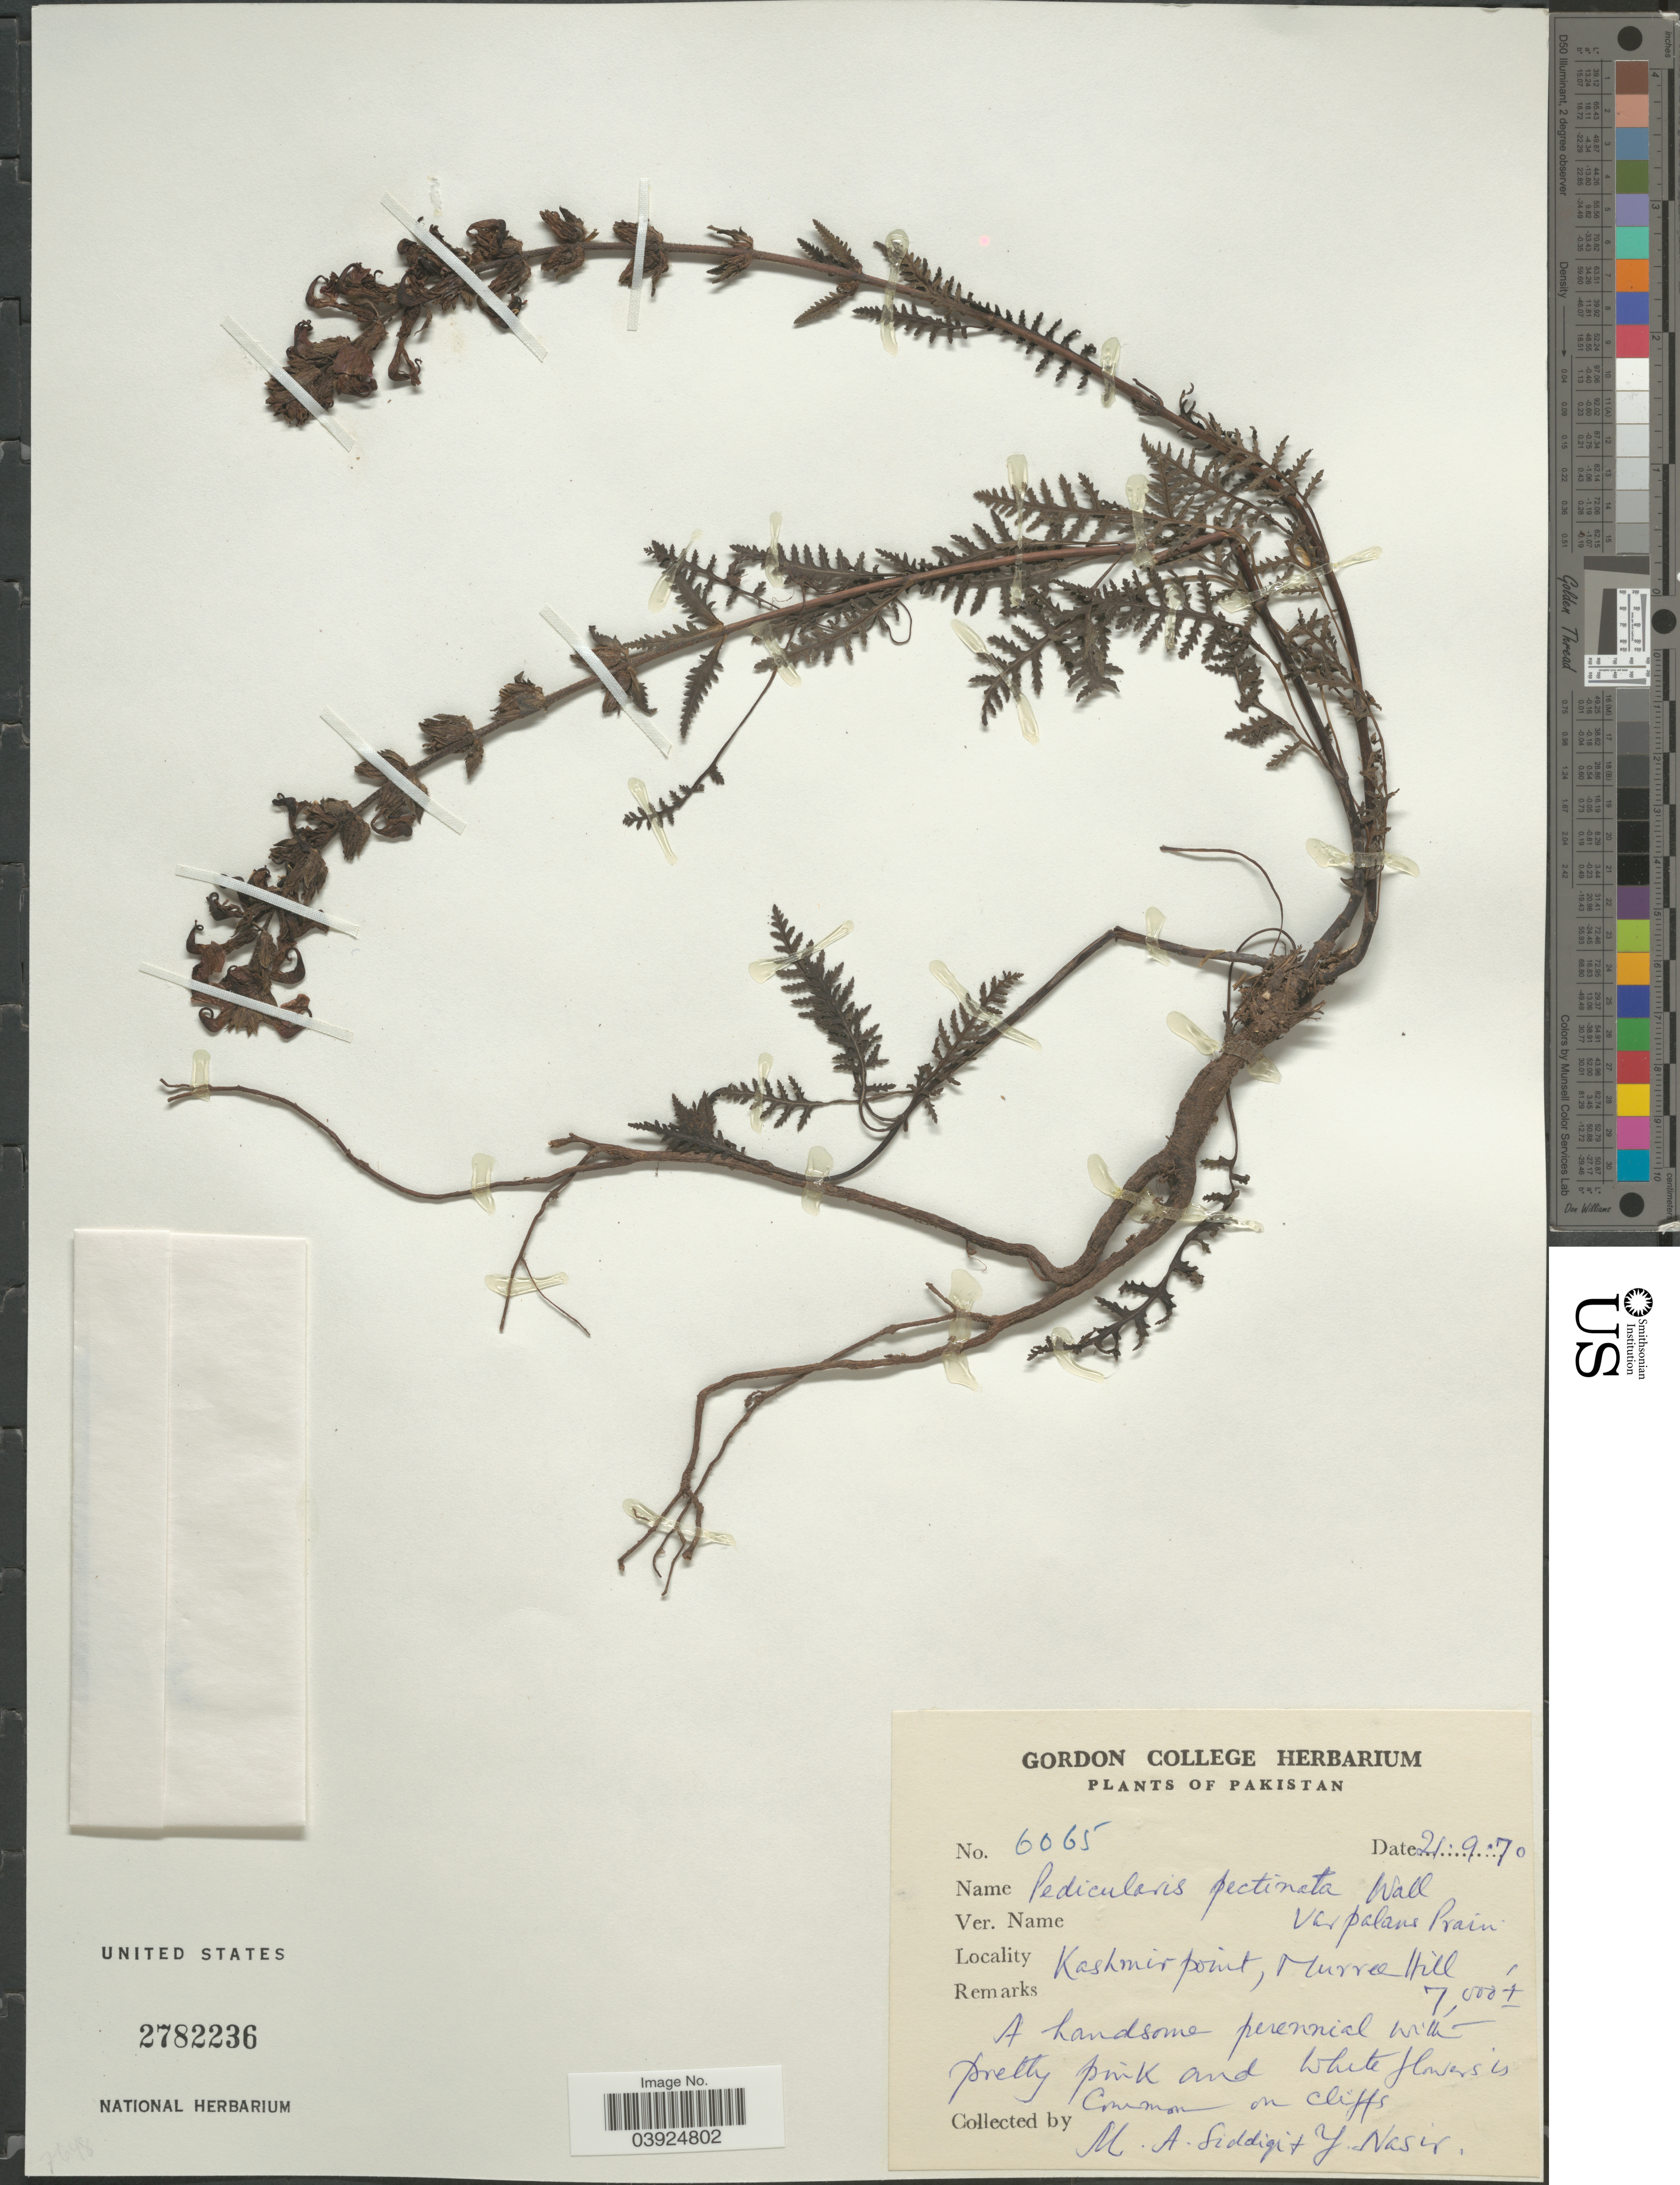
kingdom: Plantae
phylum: Tracheophyta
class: Magnoliopsida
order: Lamiales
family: Orobanchaceae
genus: Pedicularis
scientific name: Pedicularis pectinata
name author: Wall. ex Benth.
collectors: M. Siddiqi & Y. Nasir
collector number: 6065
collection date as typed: Transcribed d/m/y: 21/9/70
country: Pakistan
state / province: Azad Kashmir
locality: Kashmir point, Murree Hill.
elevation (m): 2134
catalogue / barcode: US 2782236